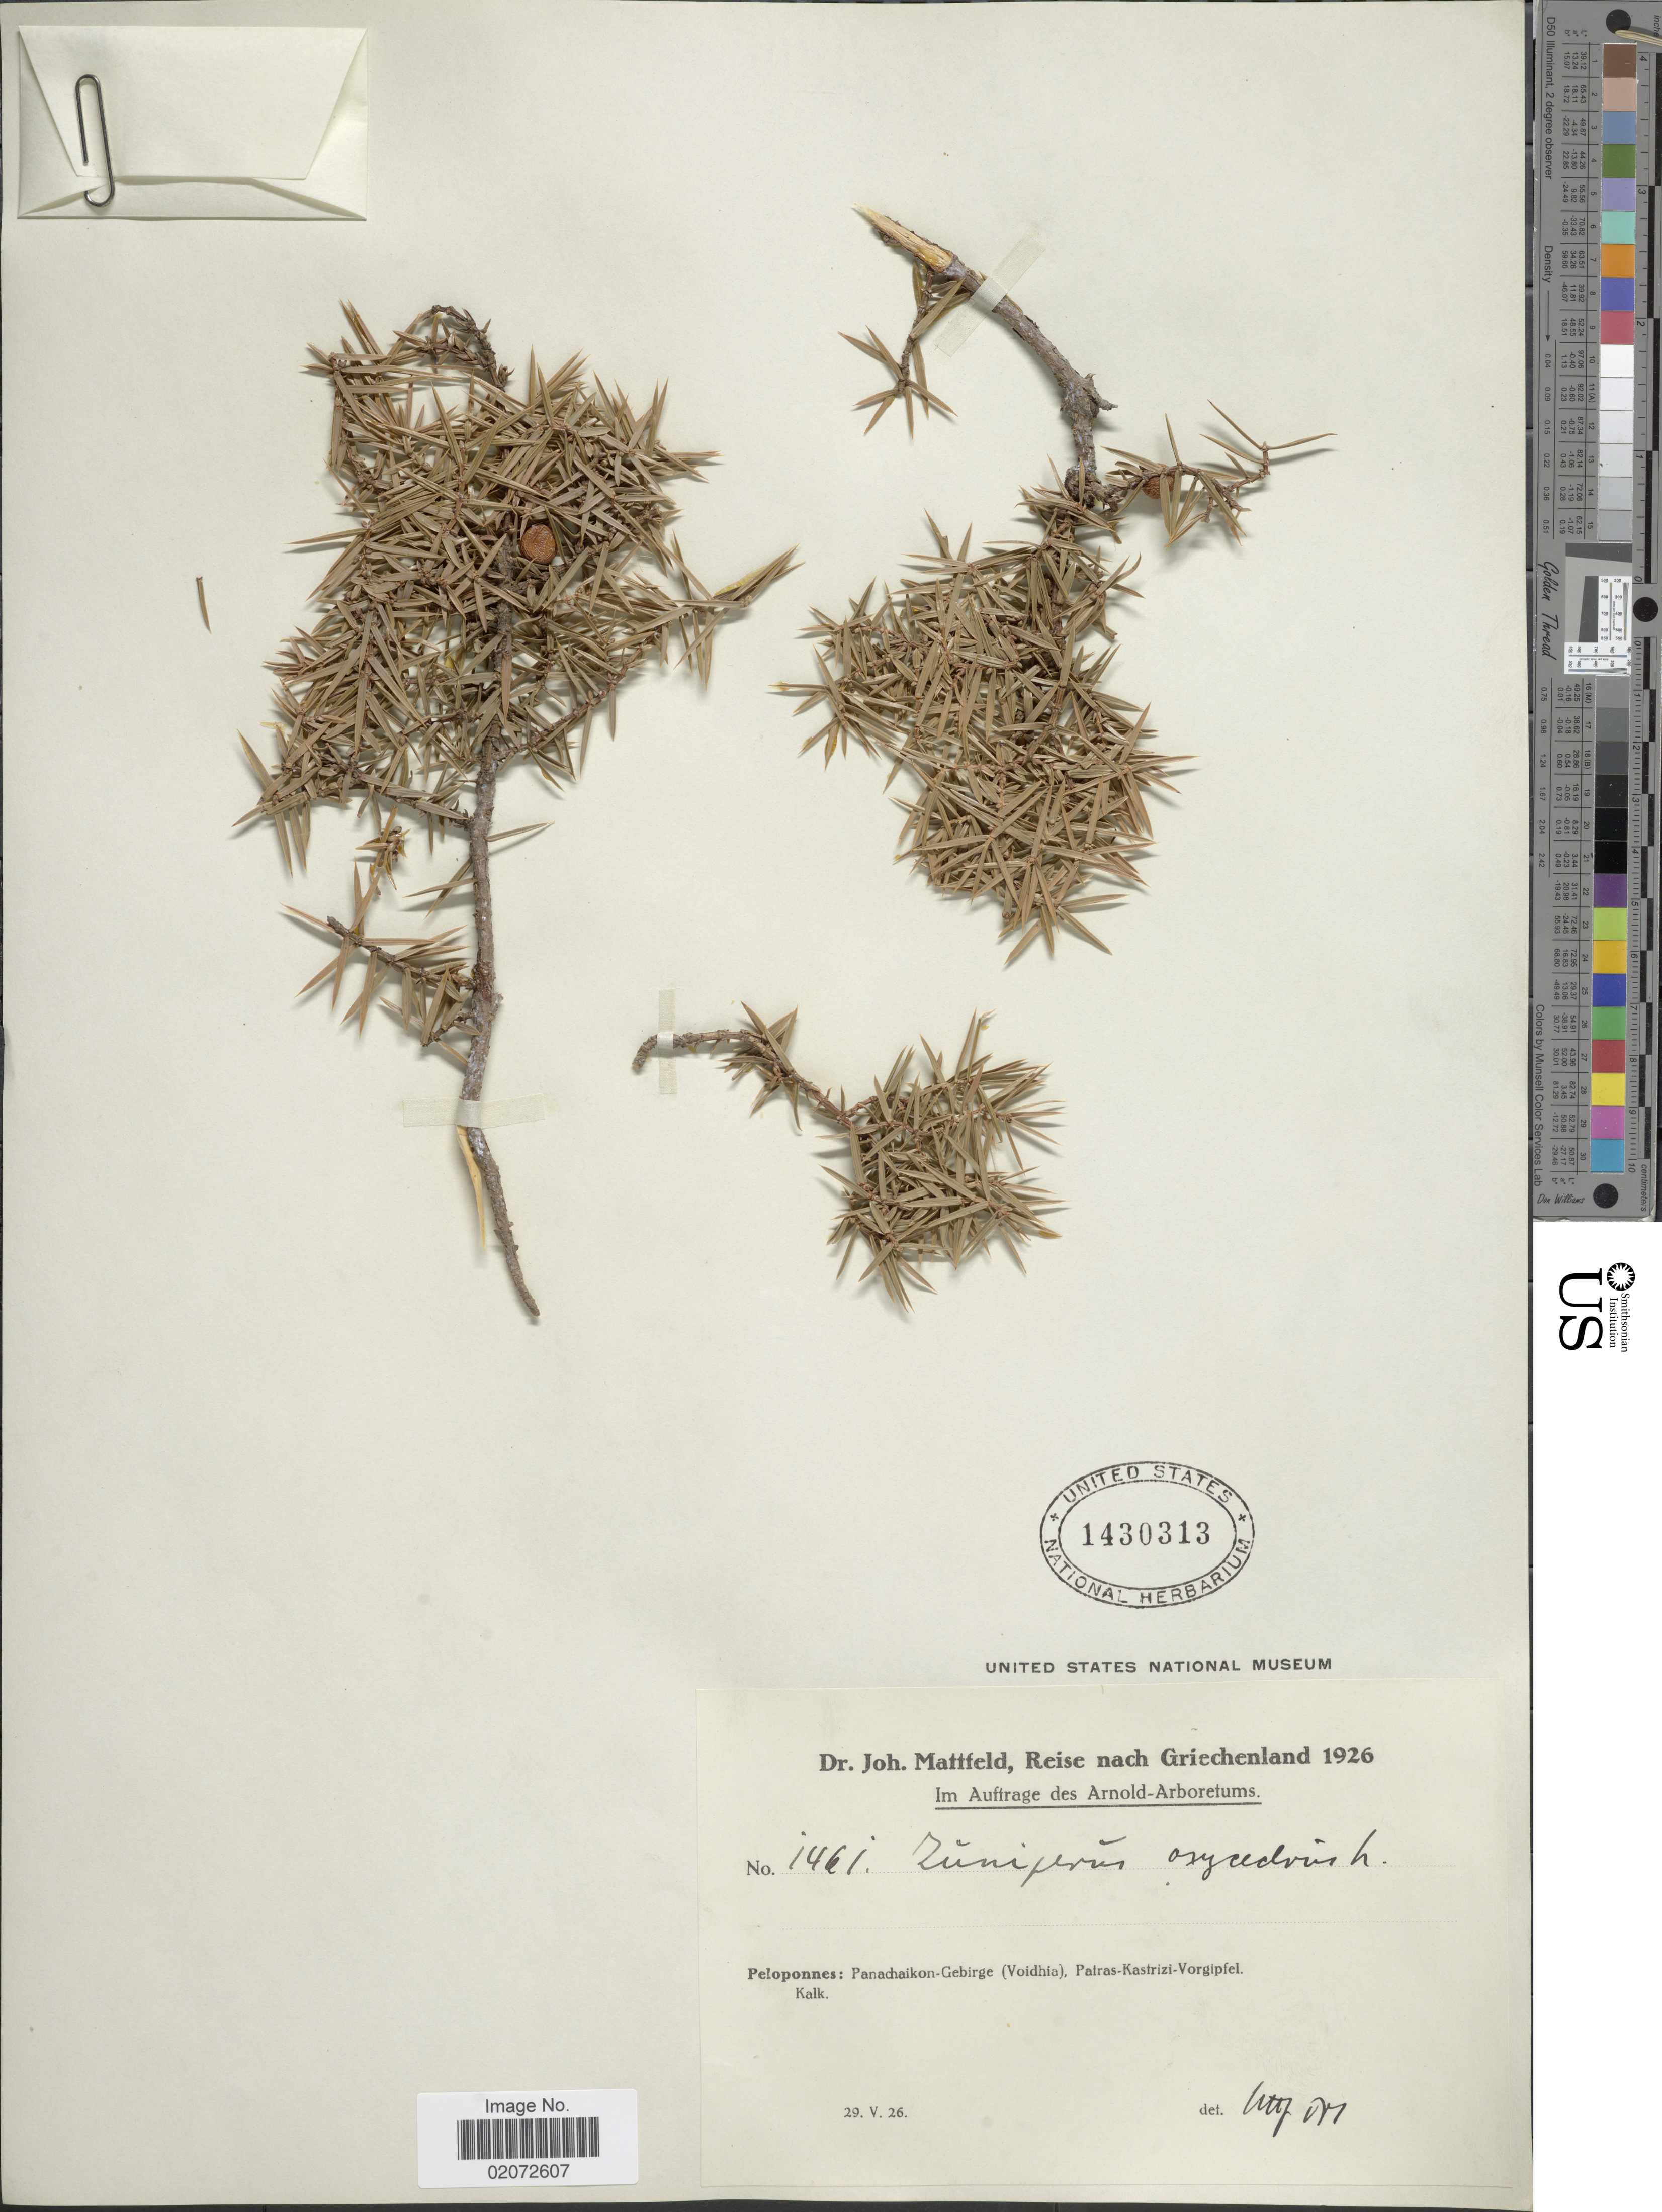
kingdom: Plantae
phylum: Tracheophyta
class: Pinopsida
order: Pinales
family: Cupressaceae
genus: Juniperus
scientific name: Juniperus oxycedrus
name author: L.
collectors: J. Mattfeld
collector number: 1461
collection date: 1926-05-29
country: Greece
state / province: Peloponnese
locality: Griechenland. Peloponnes: Panachaikon- Gebirge (Voidhia), Patras-Kastrizi-Vorgipfel. Kalk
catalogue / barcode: US 1430313